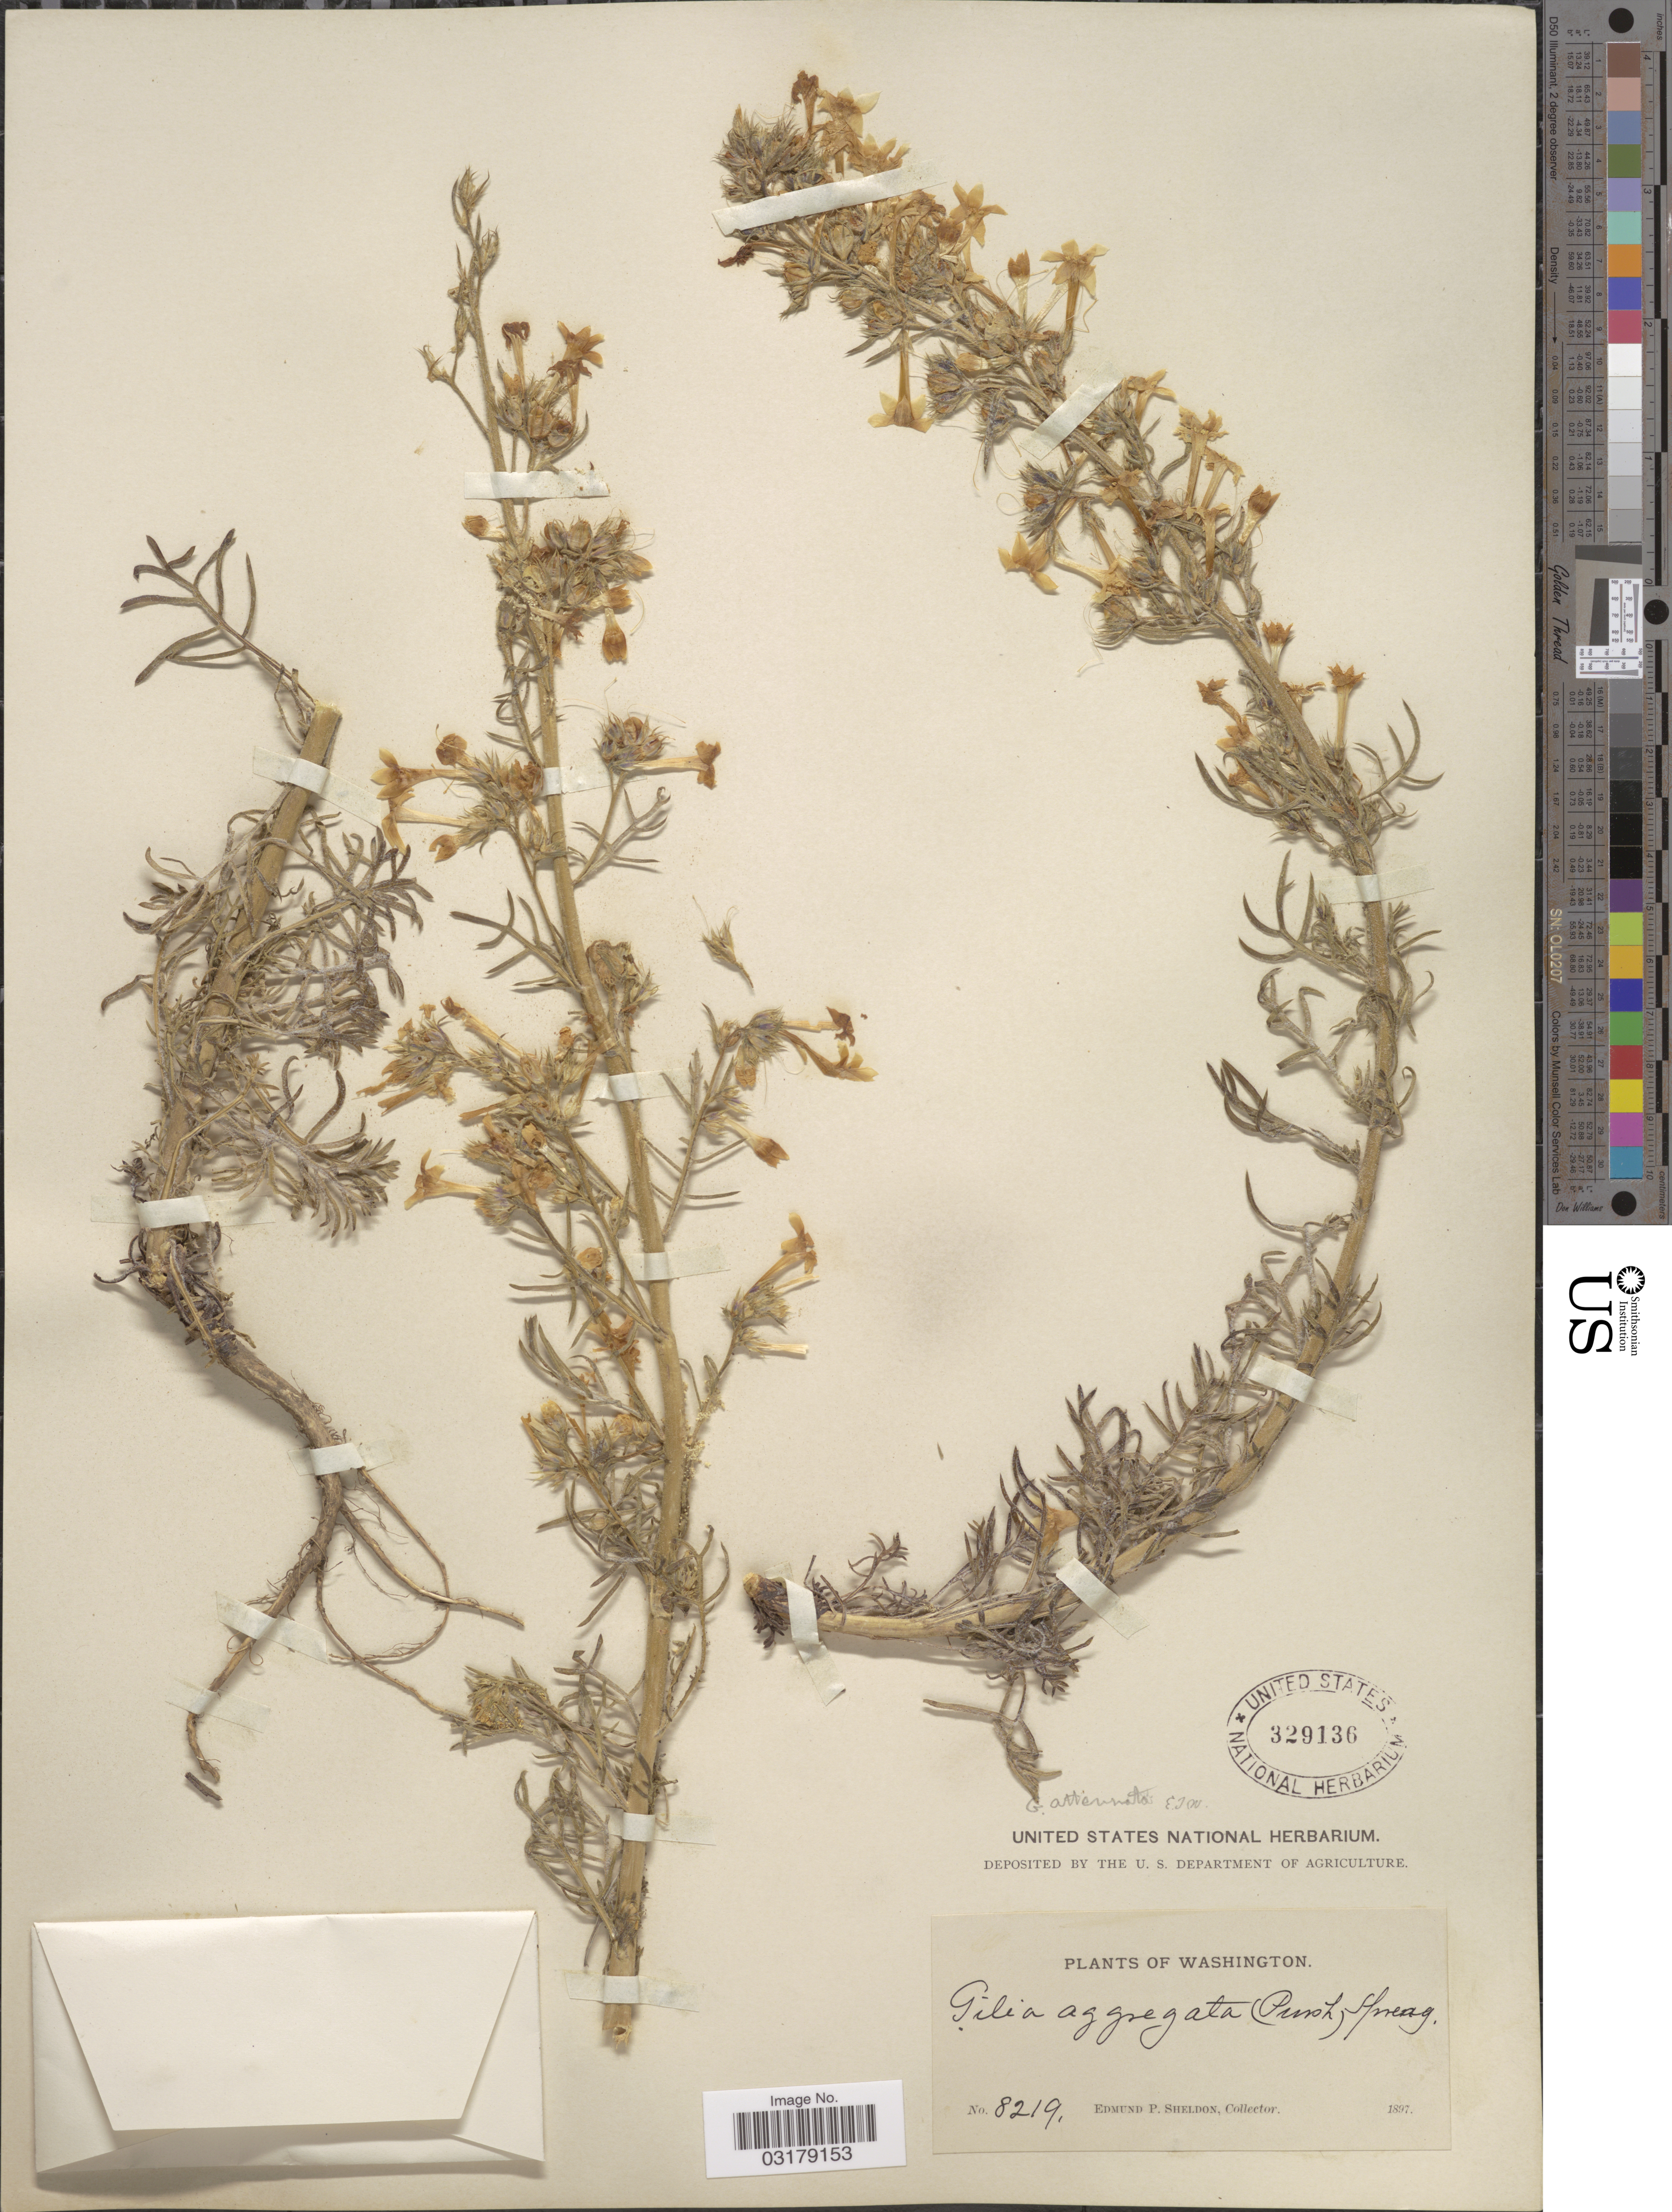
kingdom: Plantae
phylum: Tracheophyta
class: Magnoliopsida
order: Ericales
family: Polemoniaceae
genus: Ipomopsis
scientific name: Ipomopsis aggregata subsp. attenuata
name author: (A. Gray) V.E. Grant & A.D. Grant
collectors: E. P. Sheldon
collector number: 8219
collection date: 1897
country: United States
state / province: Washington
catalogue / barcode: US 329136